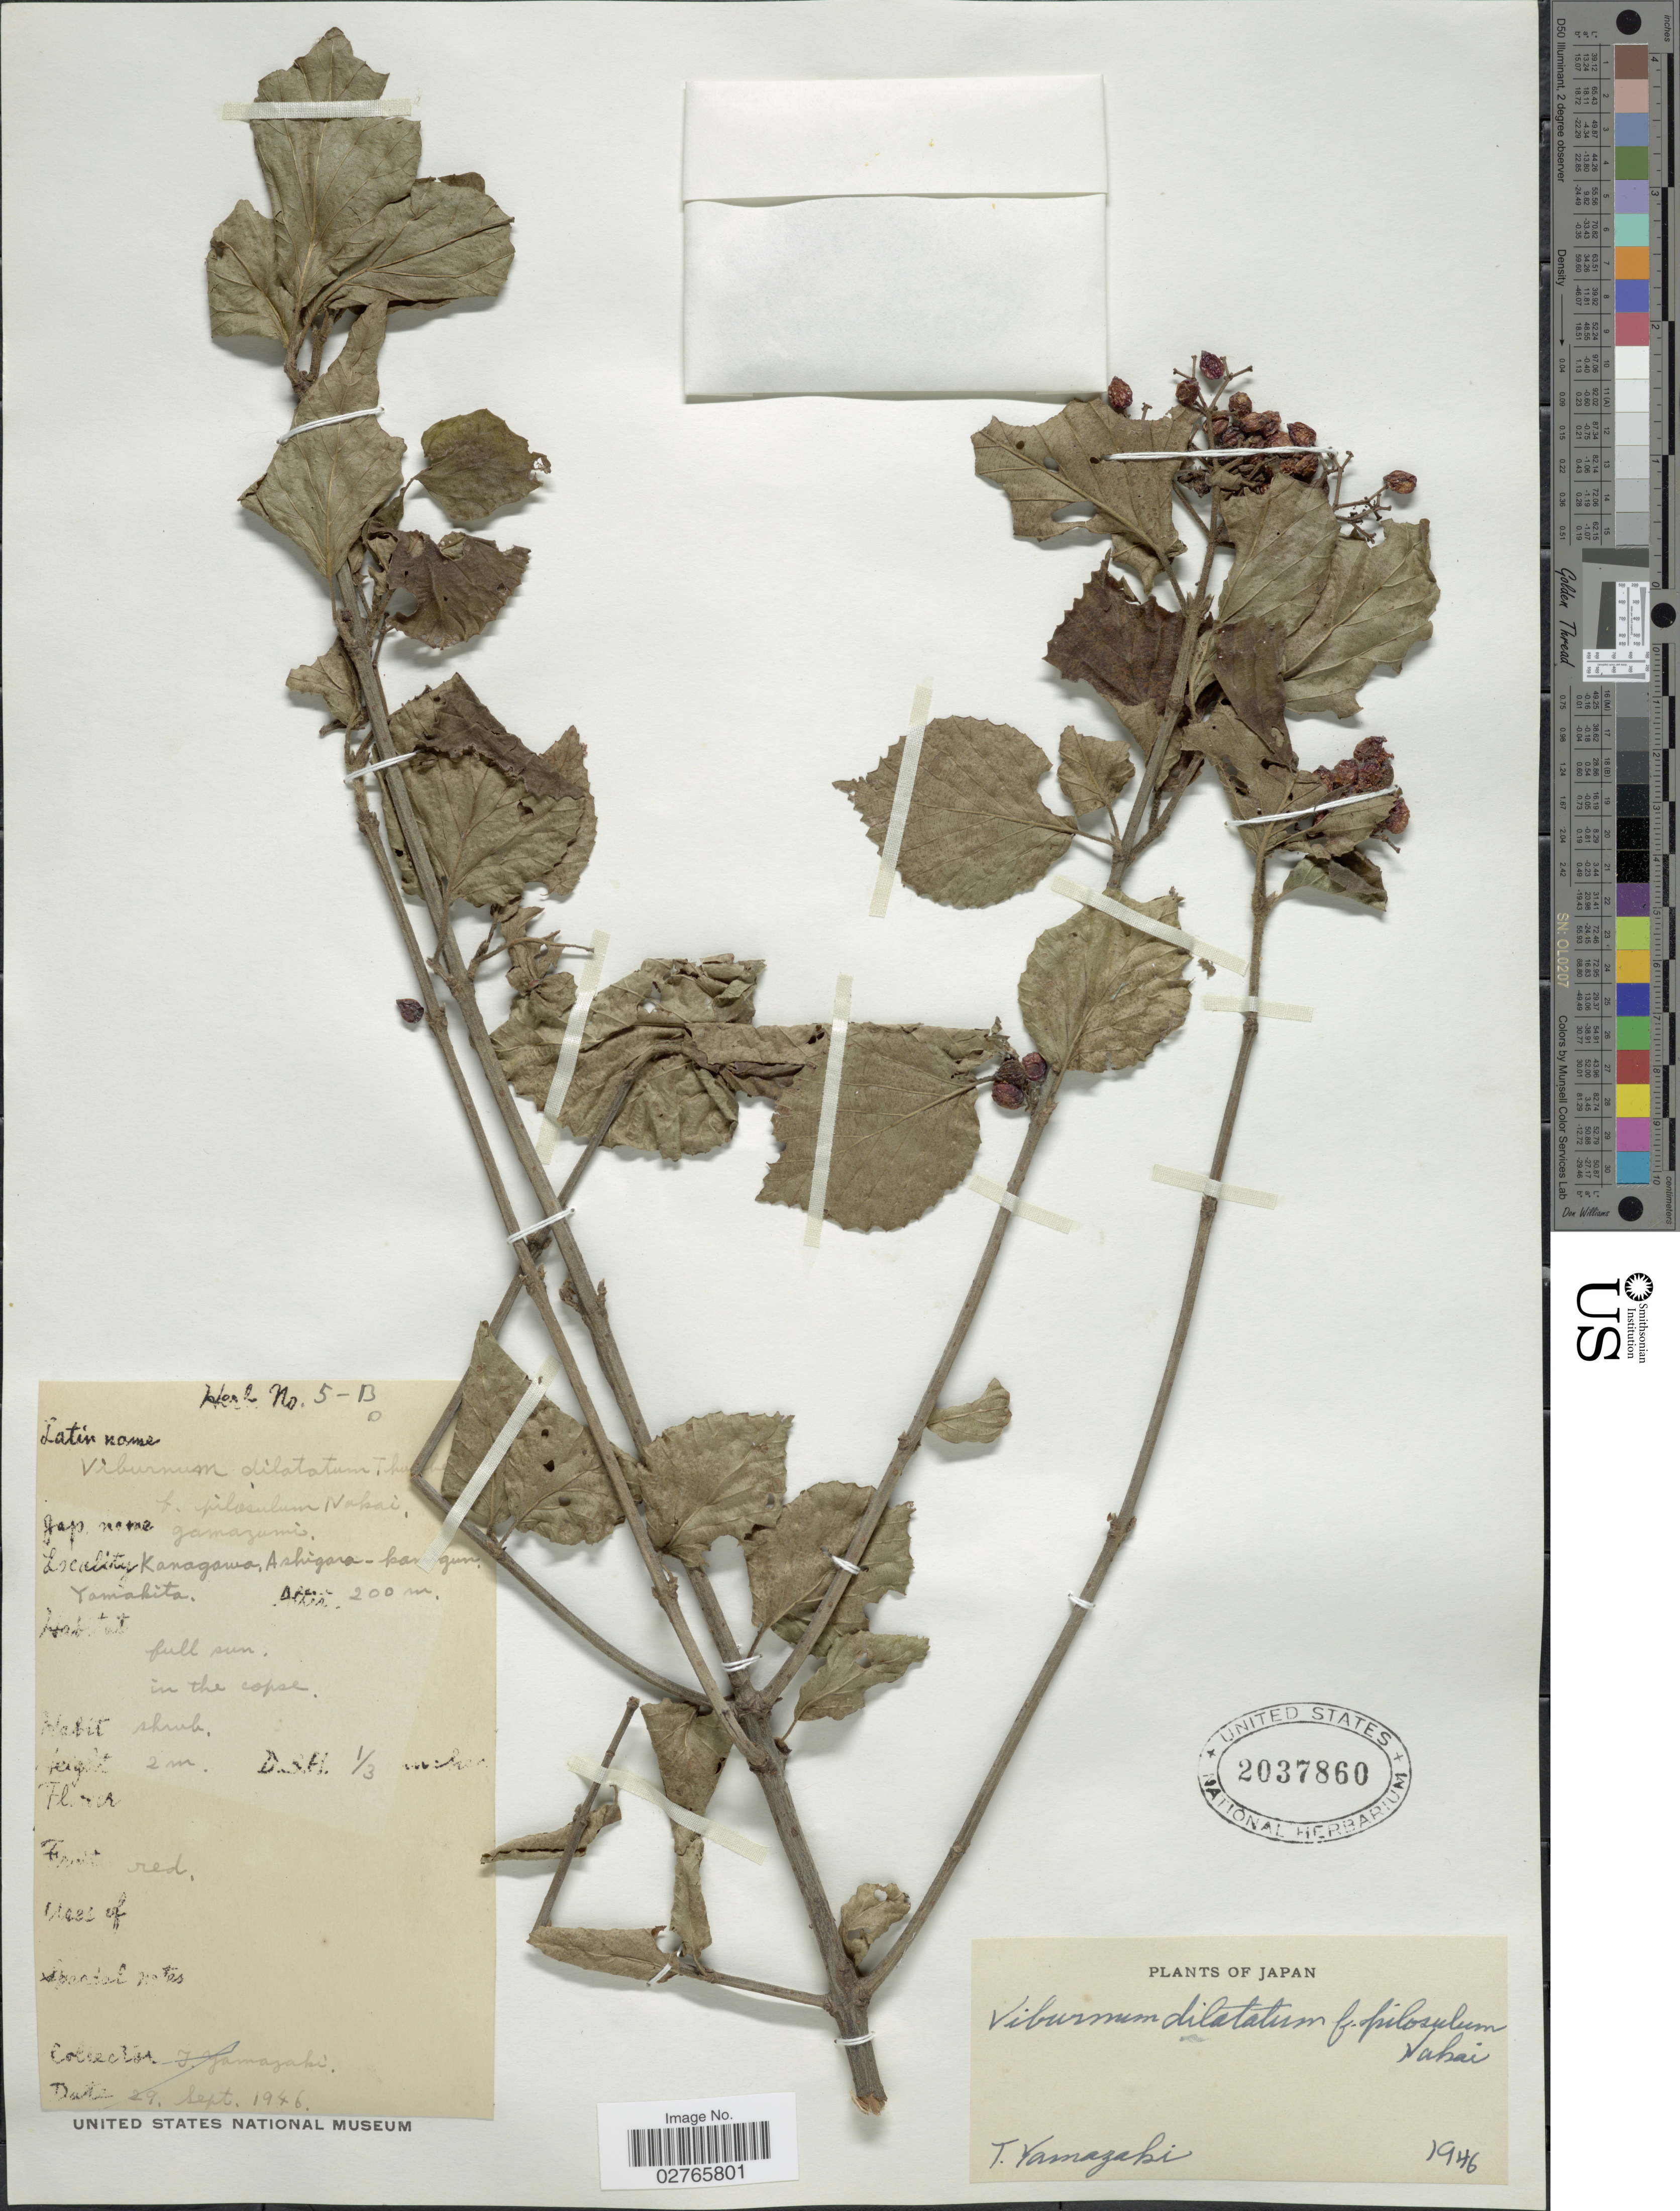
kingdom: Plantae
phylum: Tracheophyta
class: Magnoliopsida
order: Dipsacales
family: Viburnaceae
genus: Viburnum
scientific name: Viburnum dilatatum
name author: Thunb.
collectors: T. Yamazaki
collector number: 5-B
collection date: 1946-09-29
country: Japan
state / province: Kanagawa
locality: Kanagawa. Ashigarakami-gun. Yamakita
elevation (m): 200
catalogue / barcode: US 2037860